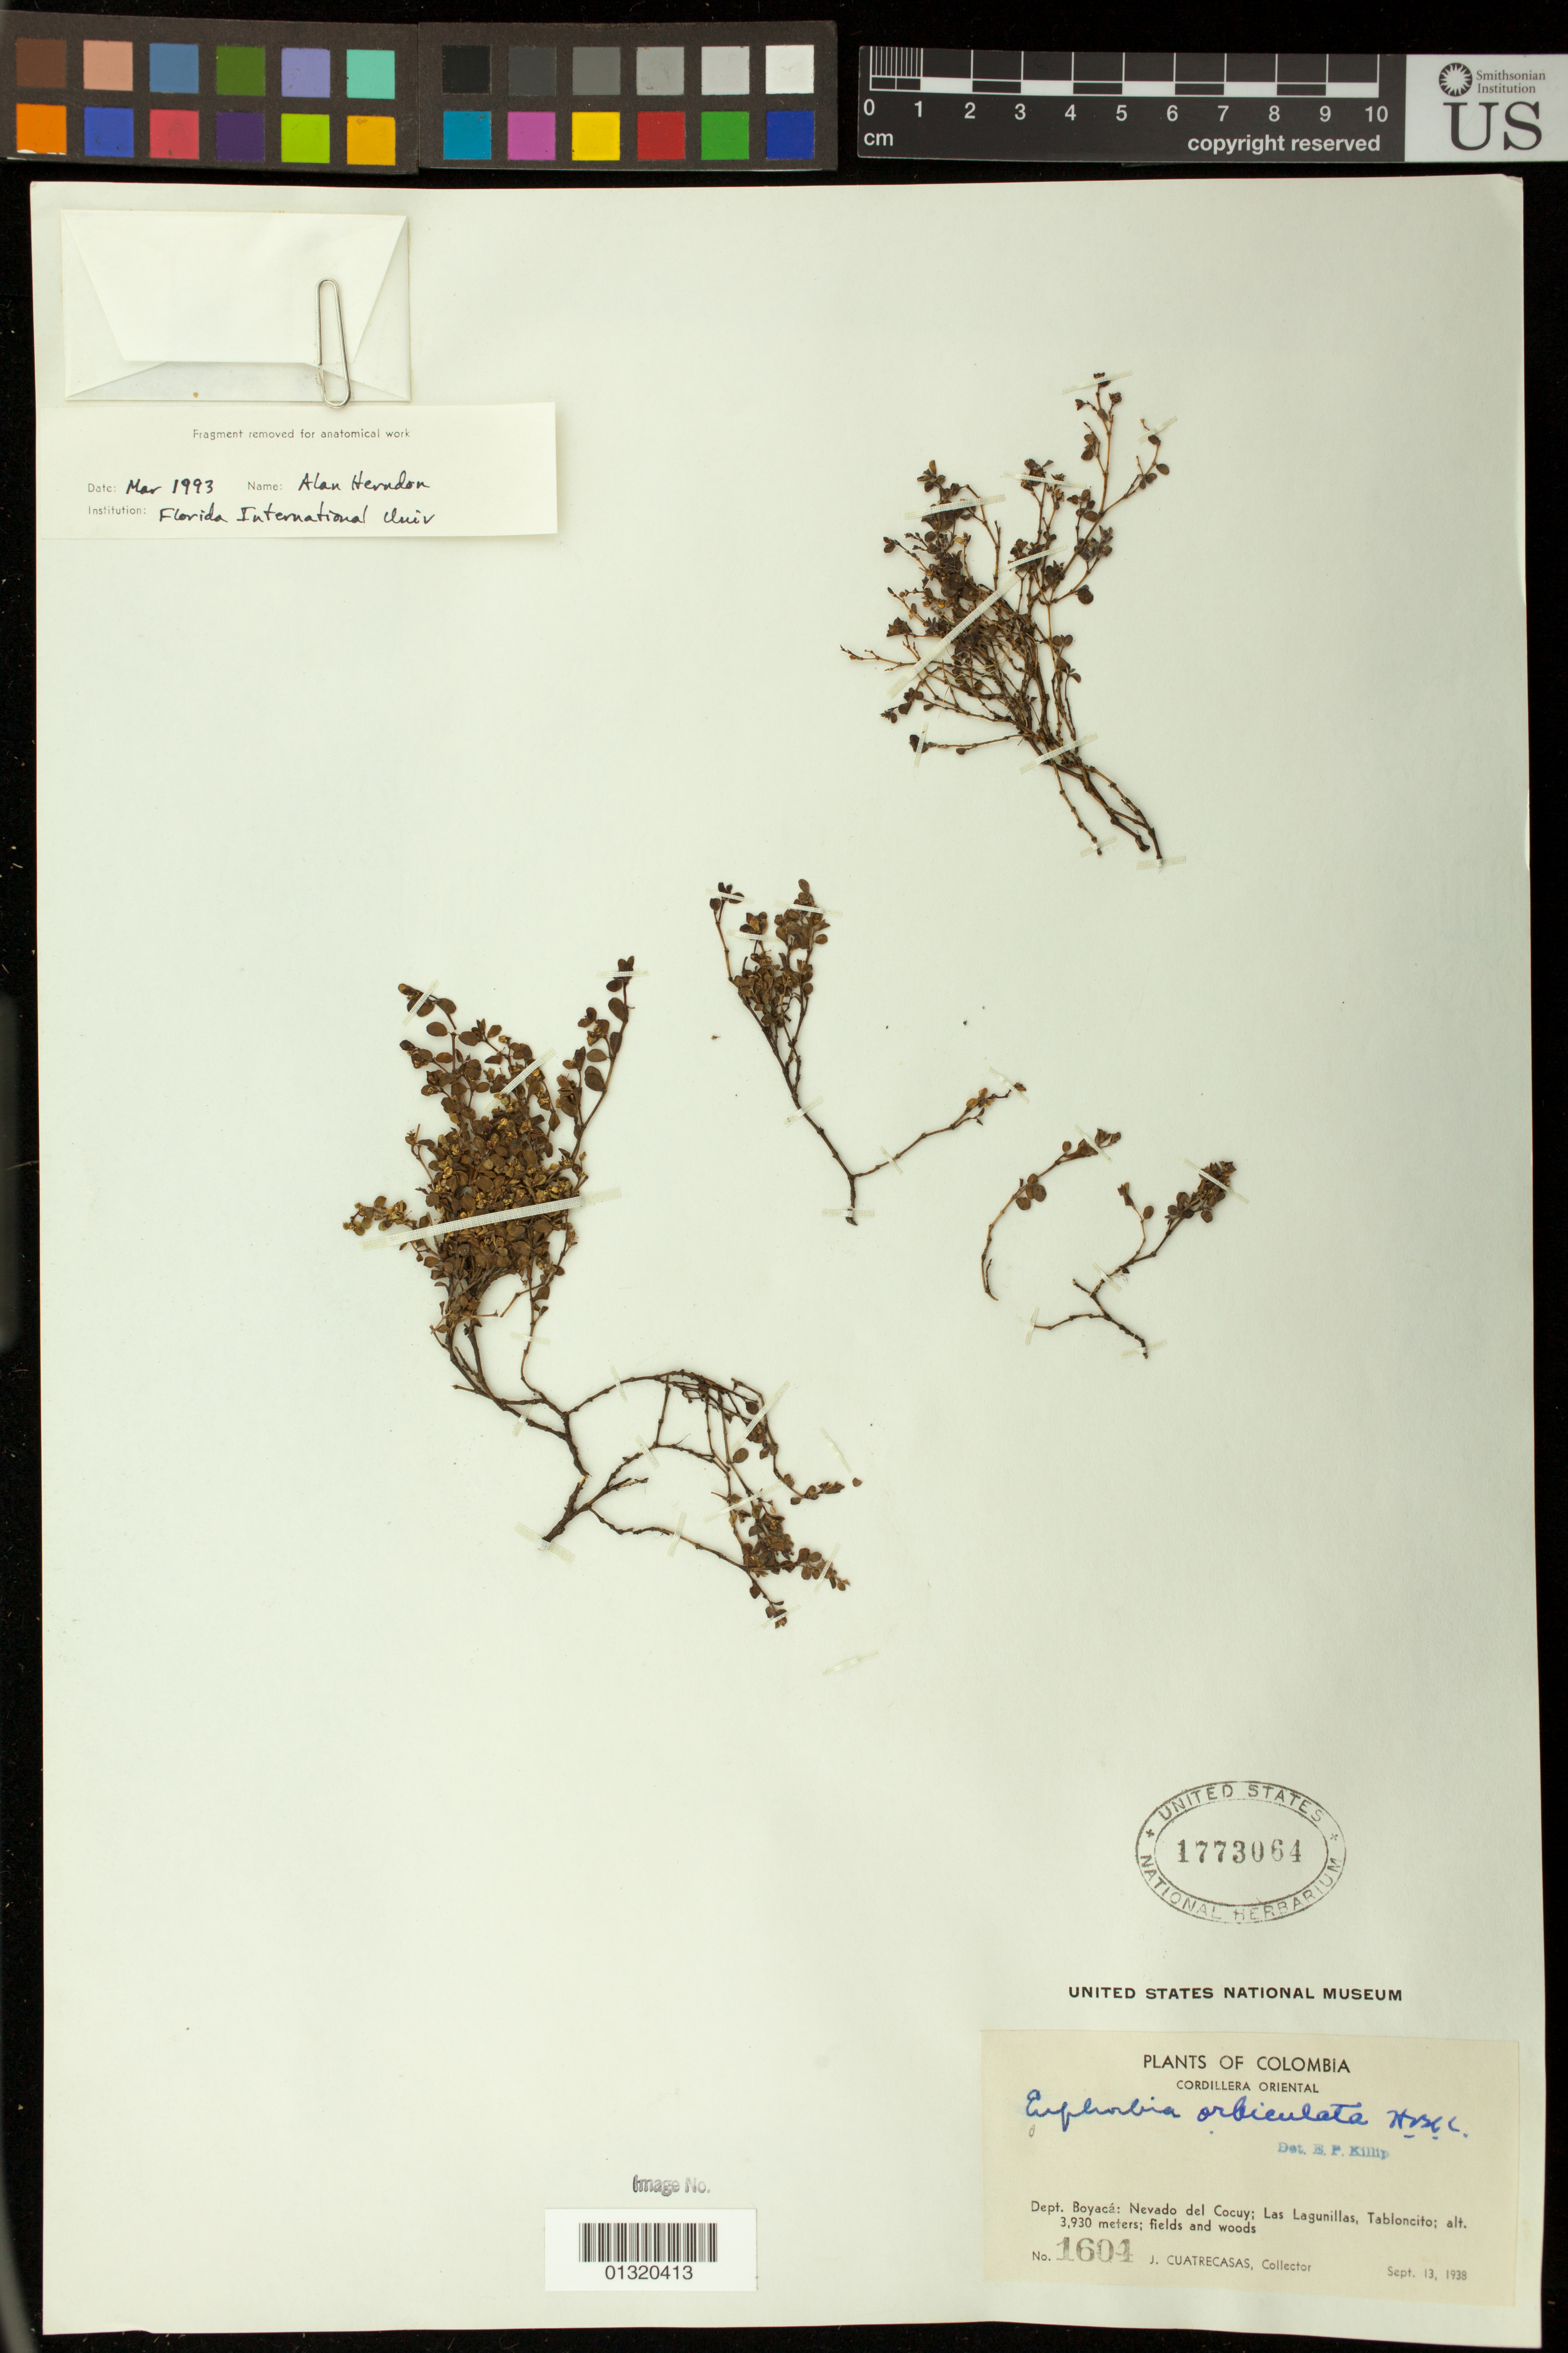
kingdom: Plantae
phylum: Tracheophyta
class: Magnoliopsida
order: Malpighiales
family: Euphorbiaceae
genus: Euphorbia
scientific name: Euphorbia orbiculata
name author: Kunth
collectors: J. Cuatrecasas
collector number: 1604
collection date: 1938-09-13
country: Colombia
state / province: Boyacá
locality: Nevado del Cocuy; Las Lagunillas, Tabloncito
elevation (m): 3930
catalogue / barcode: US 1773064